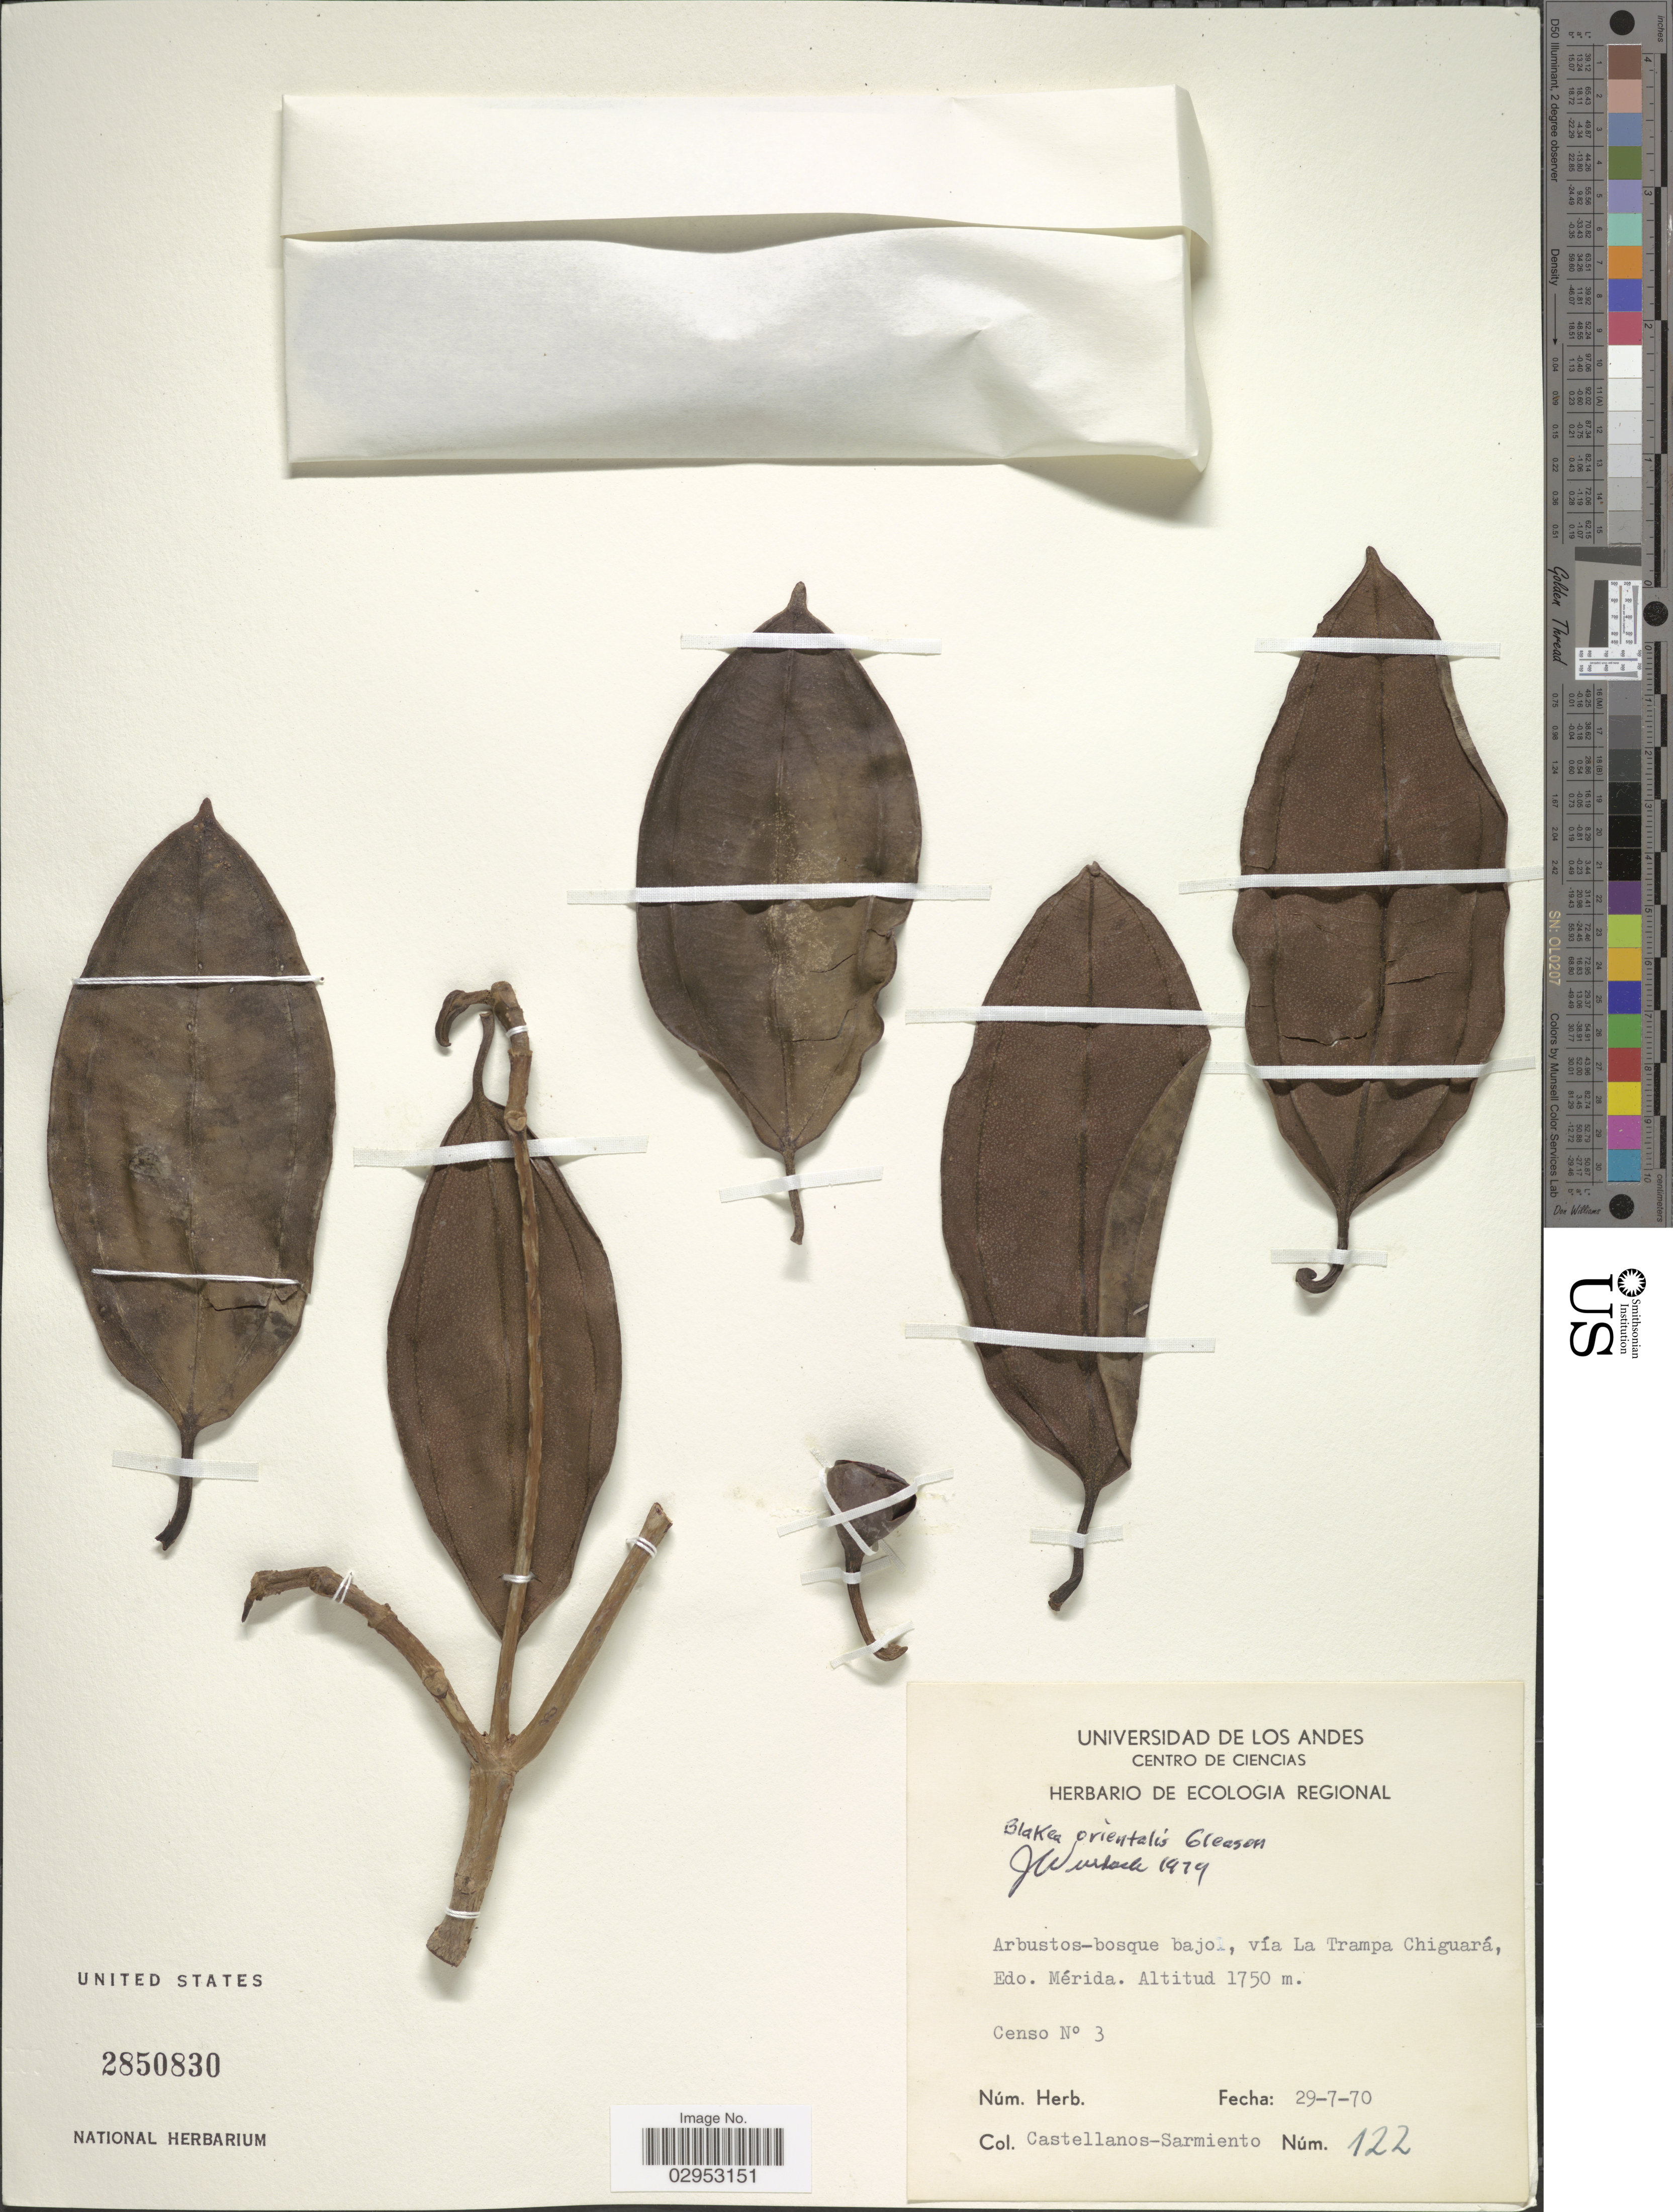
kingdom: Plantae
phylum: Tracheophyta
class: Magnoliopsida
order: Myrtales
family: Melastomataceae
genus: Blakea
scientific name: Blakea orientalis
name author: Gleason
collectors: Castellanos-Sarmiento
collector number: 122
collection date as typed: Transcribed d/m/y: 29/7/70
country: Venezuela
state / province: Mérida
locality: Vía La Trampa Chiguará.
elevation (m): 1750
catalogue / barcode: US 2850830